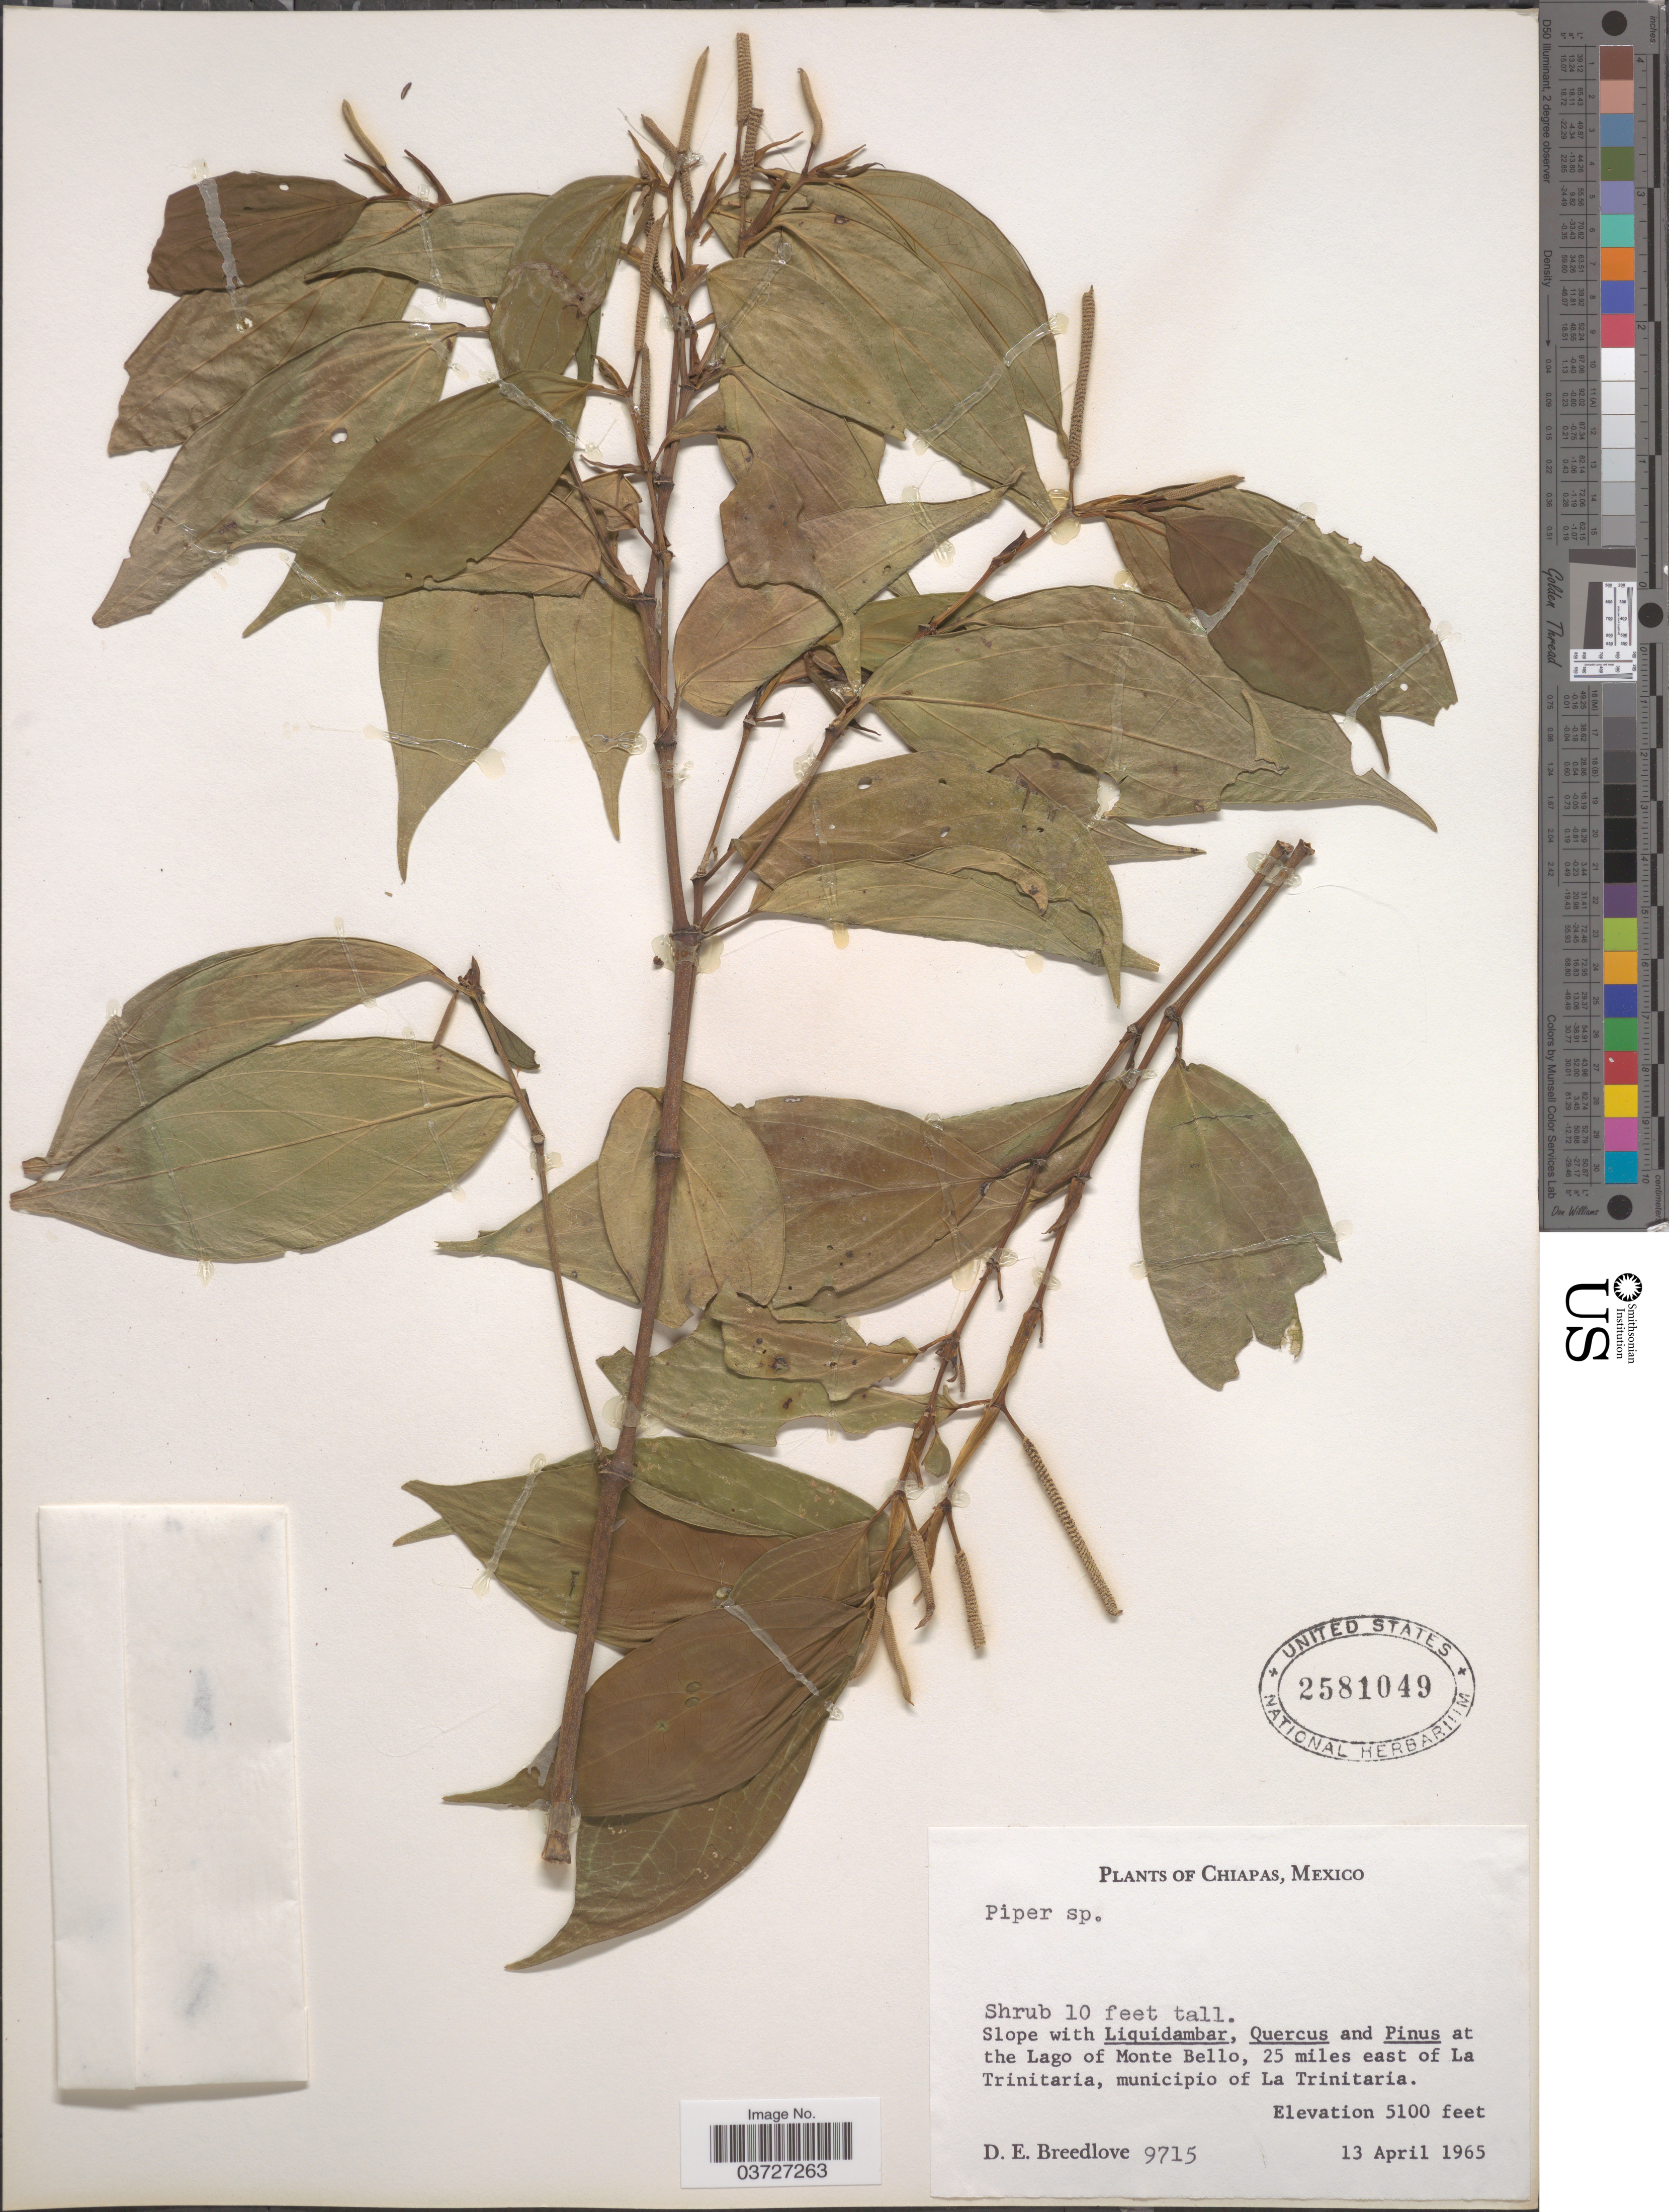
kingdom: Plantae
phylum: Tracheophyta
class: Magnoliopsida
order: Piperales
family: Piperaceae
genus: Piper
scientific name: Piper sp.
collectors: D. E. Breedlove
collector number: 9715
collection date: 1965-04-13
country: Mexico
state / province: Chiapas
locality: At the Lago of Monte Bello, 25 miles east of La Trinitaria, municipio of La Trinitaria.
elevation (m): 1554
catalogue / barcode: US 2581049